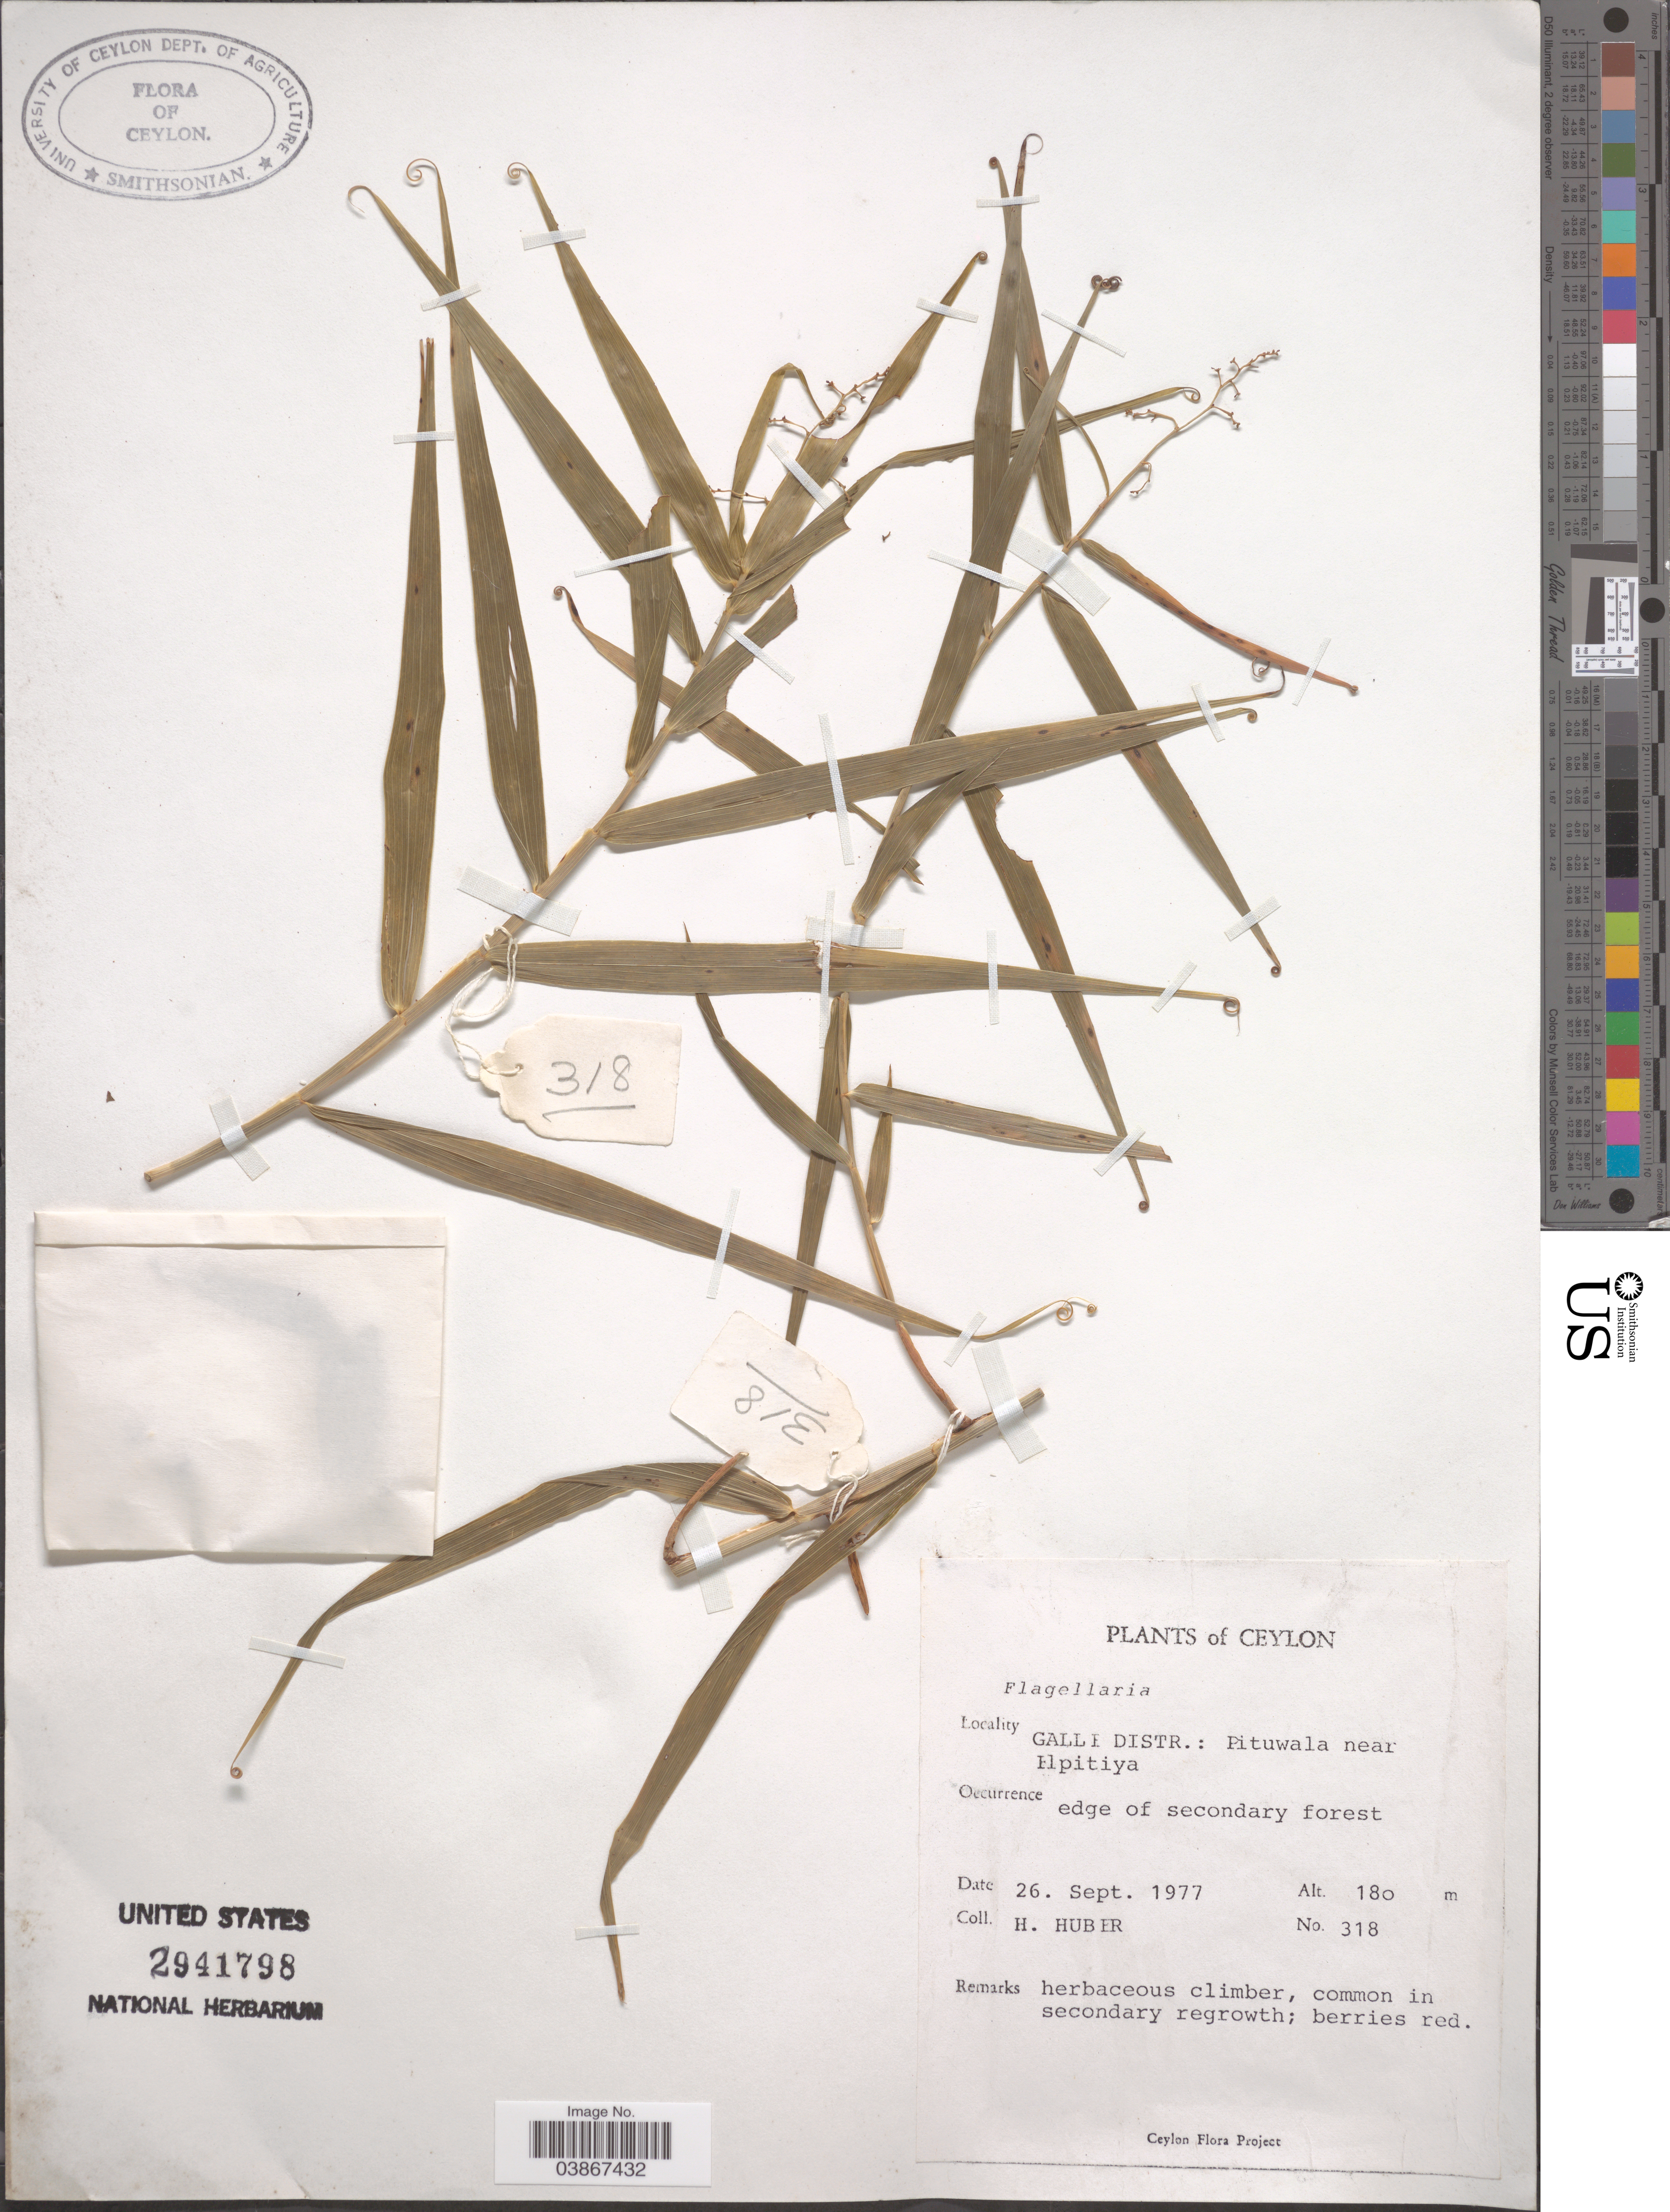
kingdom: Plantae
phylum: Tracheophyta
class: Liliopsida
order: Poales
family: Flagellariaceae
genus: Flagellaria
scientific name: Flagellaria indica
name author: L.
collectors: H. Huber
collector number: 318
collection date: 1977-09-26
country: Sri Lanka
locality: Ceylon. Galle Distr.: Pituwala near Elpitiya.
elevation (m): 180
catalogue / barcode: US 2941798